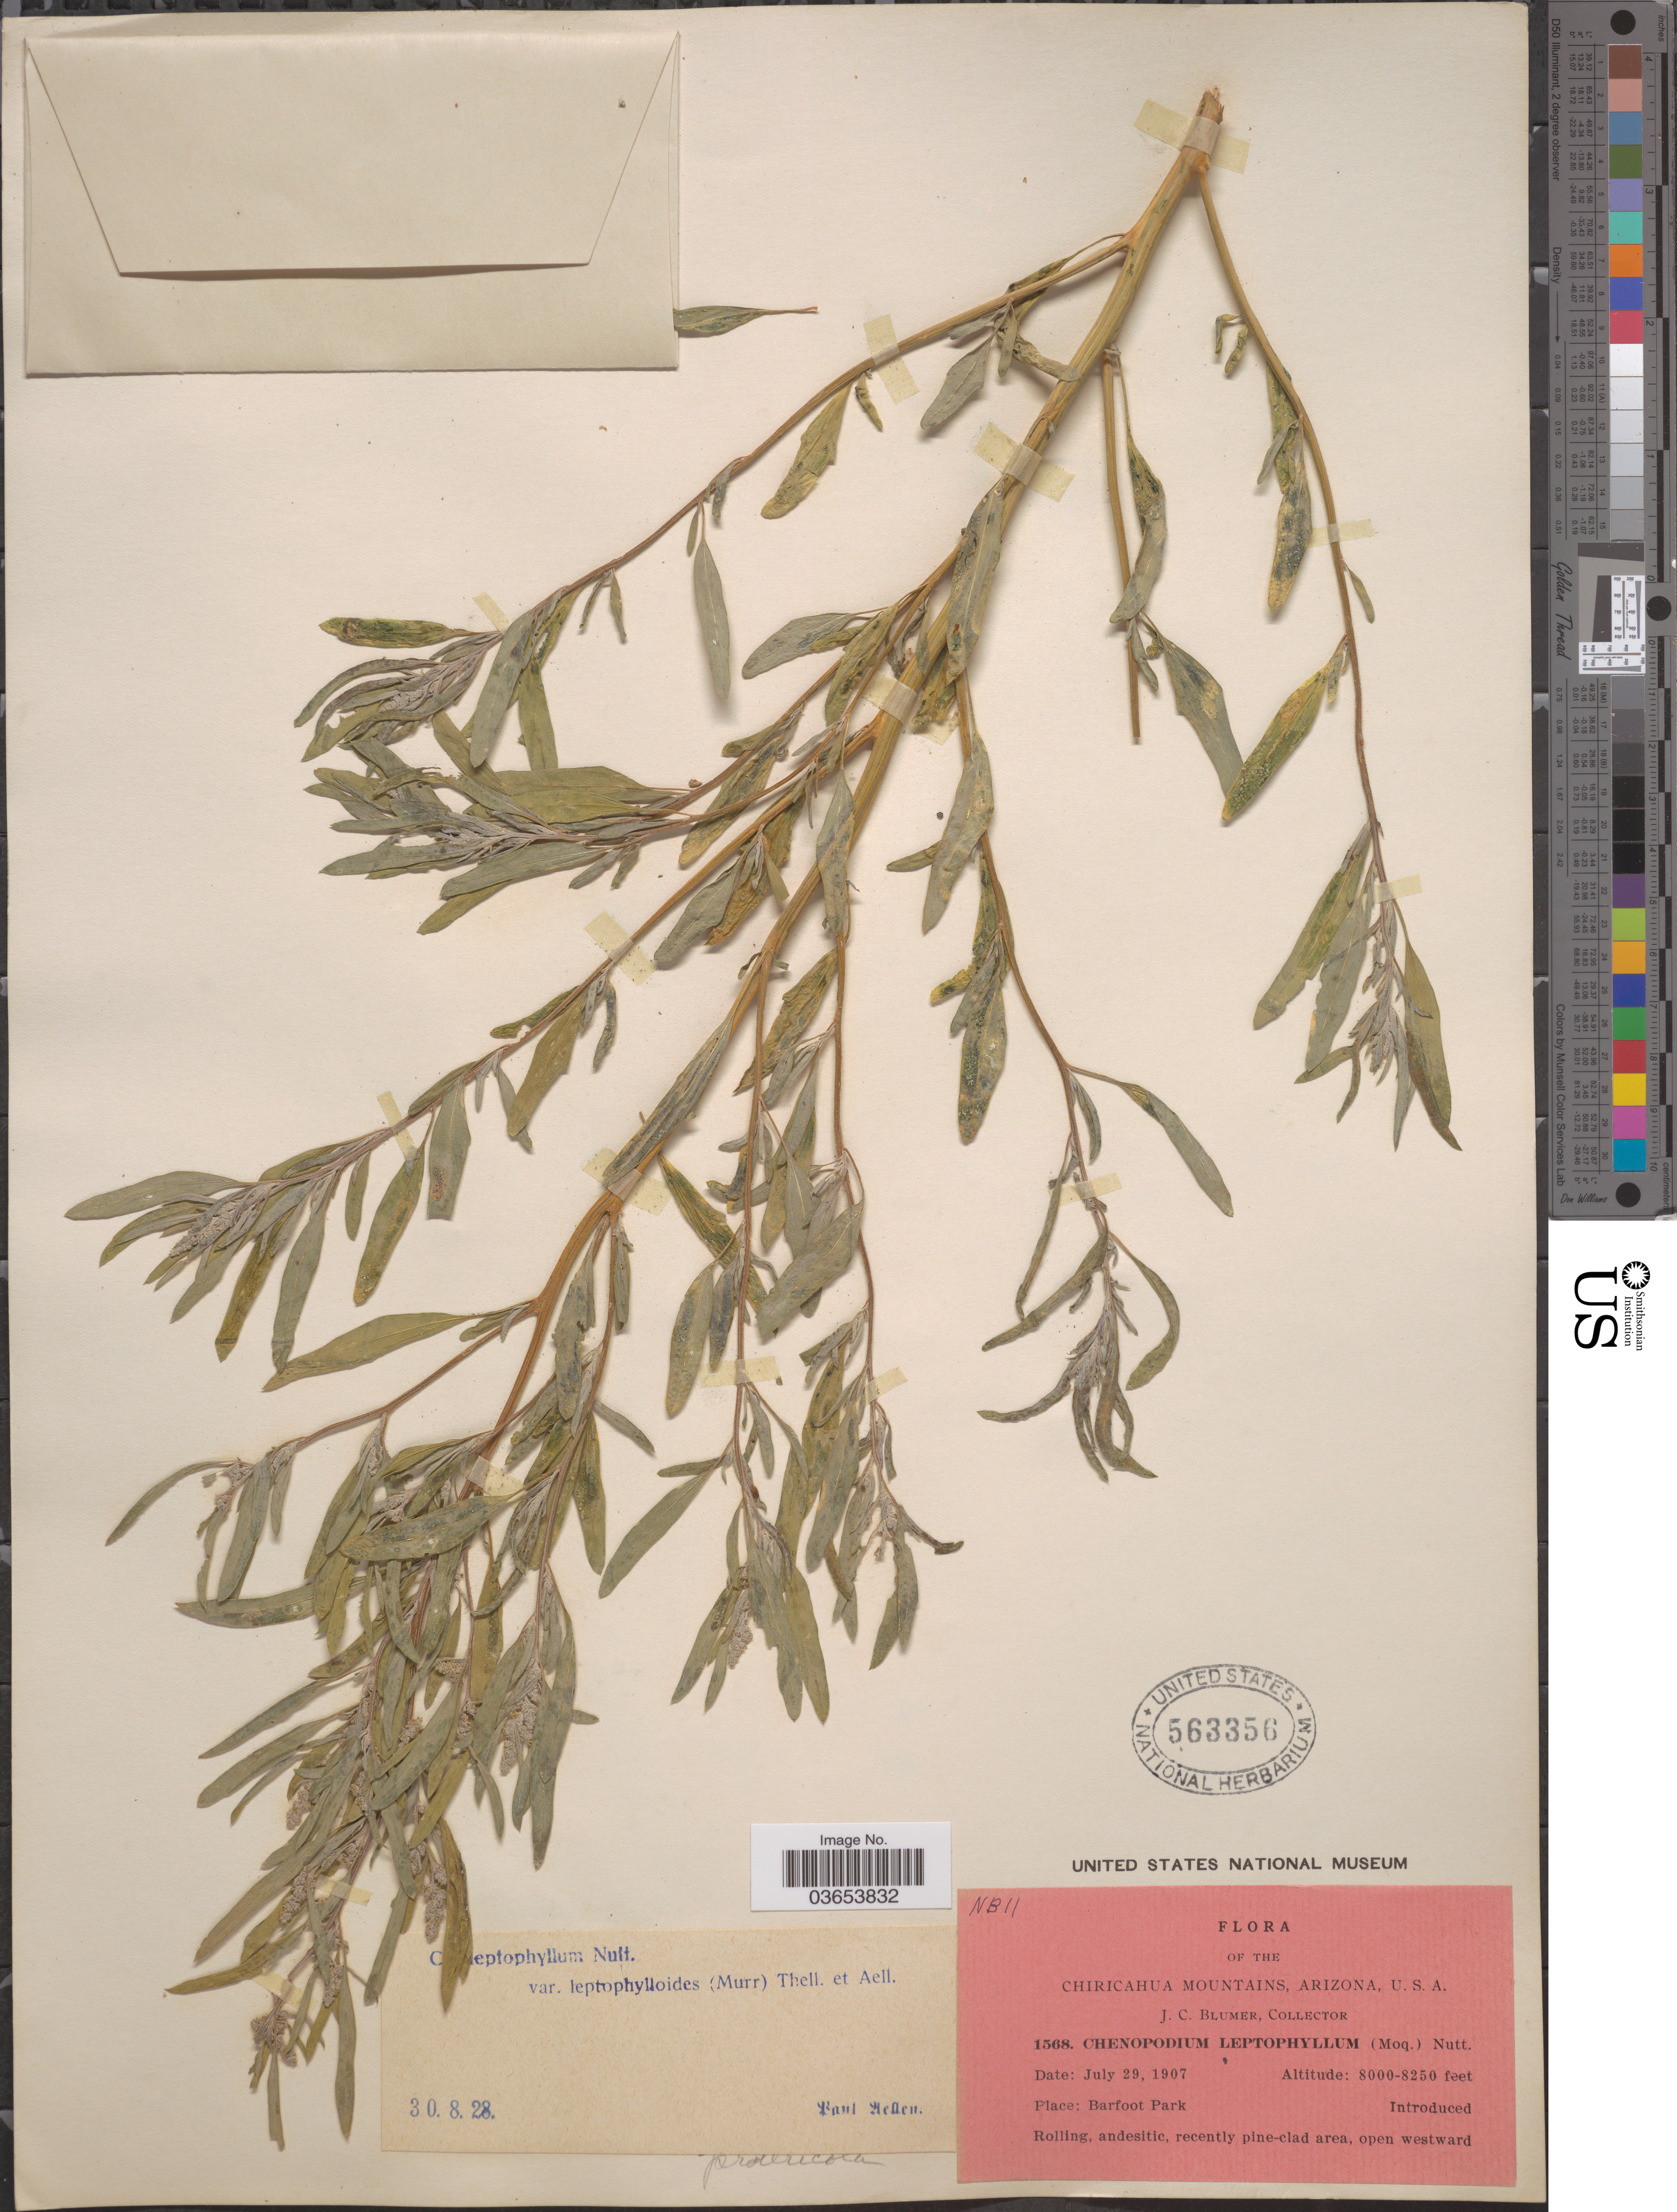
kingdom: Plantae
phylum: Tracheophyta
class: Magnoliopsida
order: Caryophyllales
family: Amaranthaceae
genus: Chenopodium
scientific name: Chenopodium pratericola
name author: Rydb.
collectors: J. C. Blumer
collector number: NB11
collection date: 1907-07-29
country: United States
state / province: Arizona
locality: Chiricahua Mountains, U. S. A. Barfoot Park.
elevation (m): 2438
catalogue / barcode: US 563356